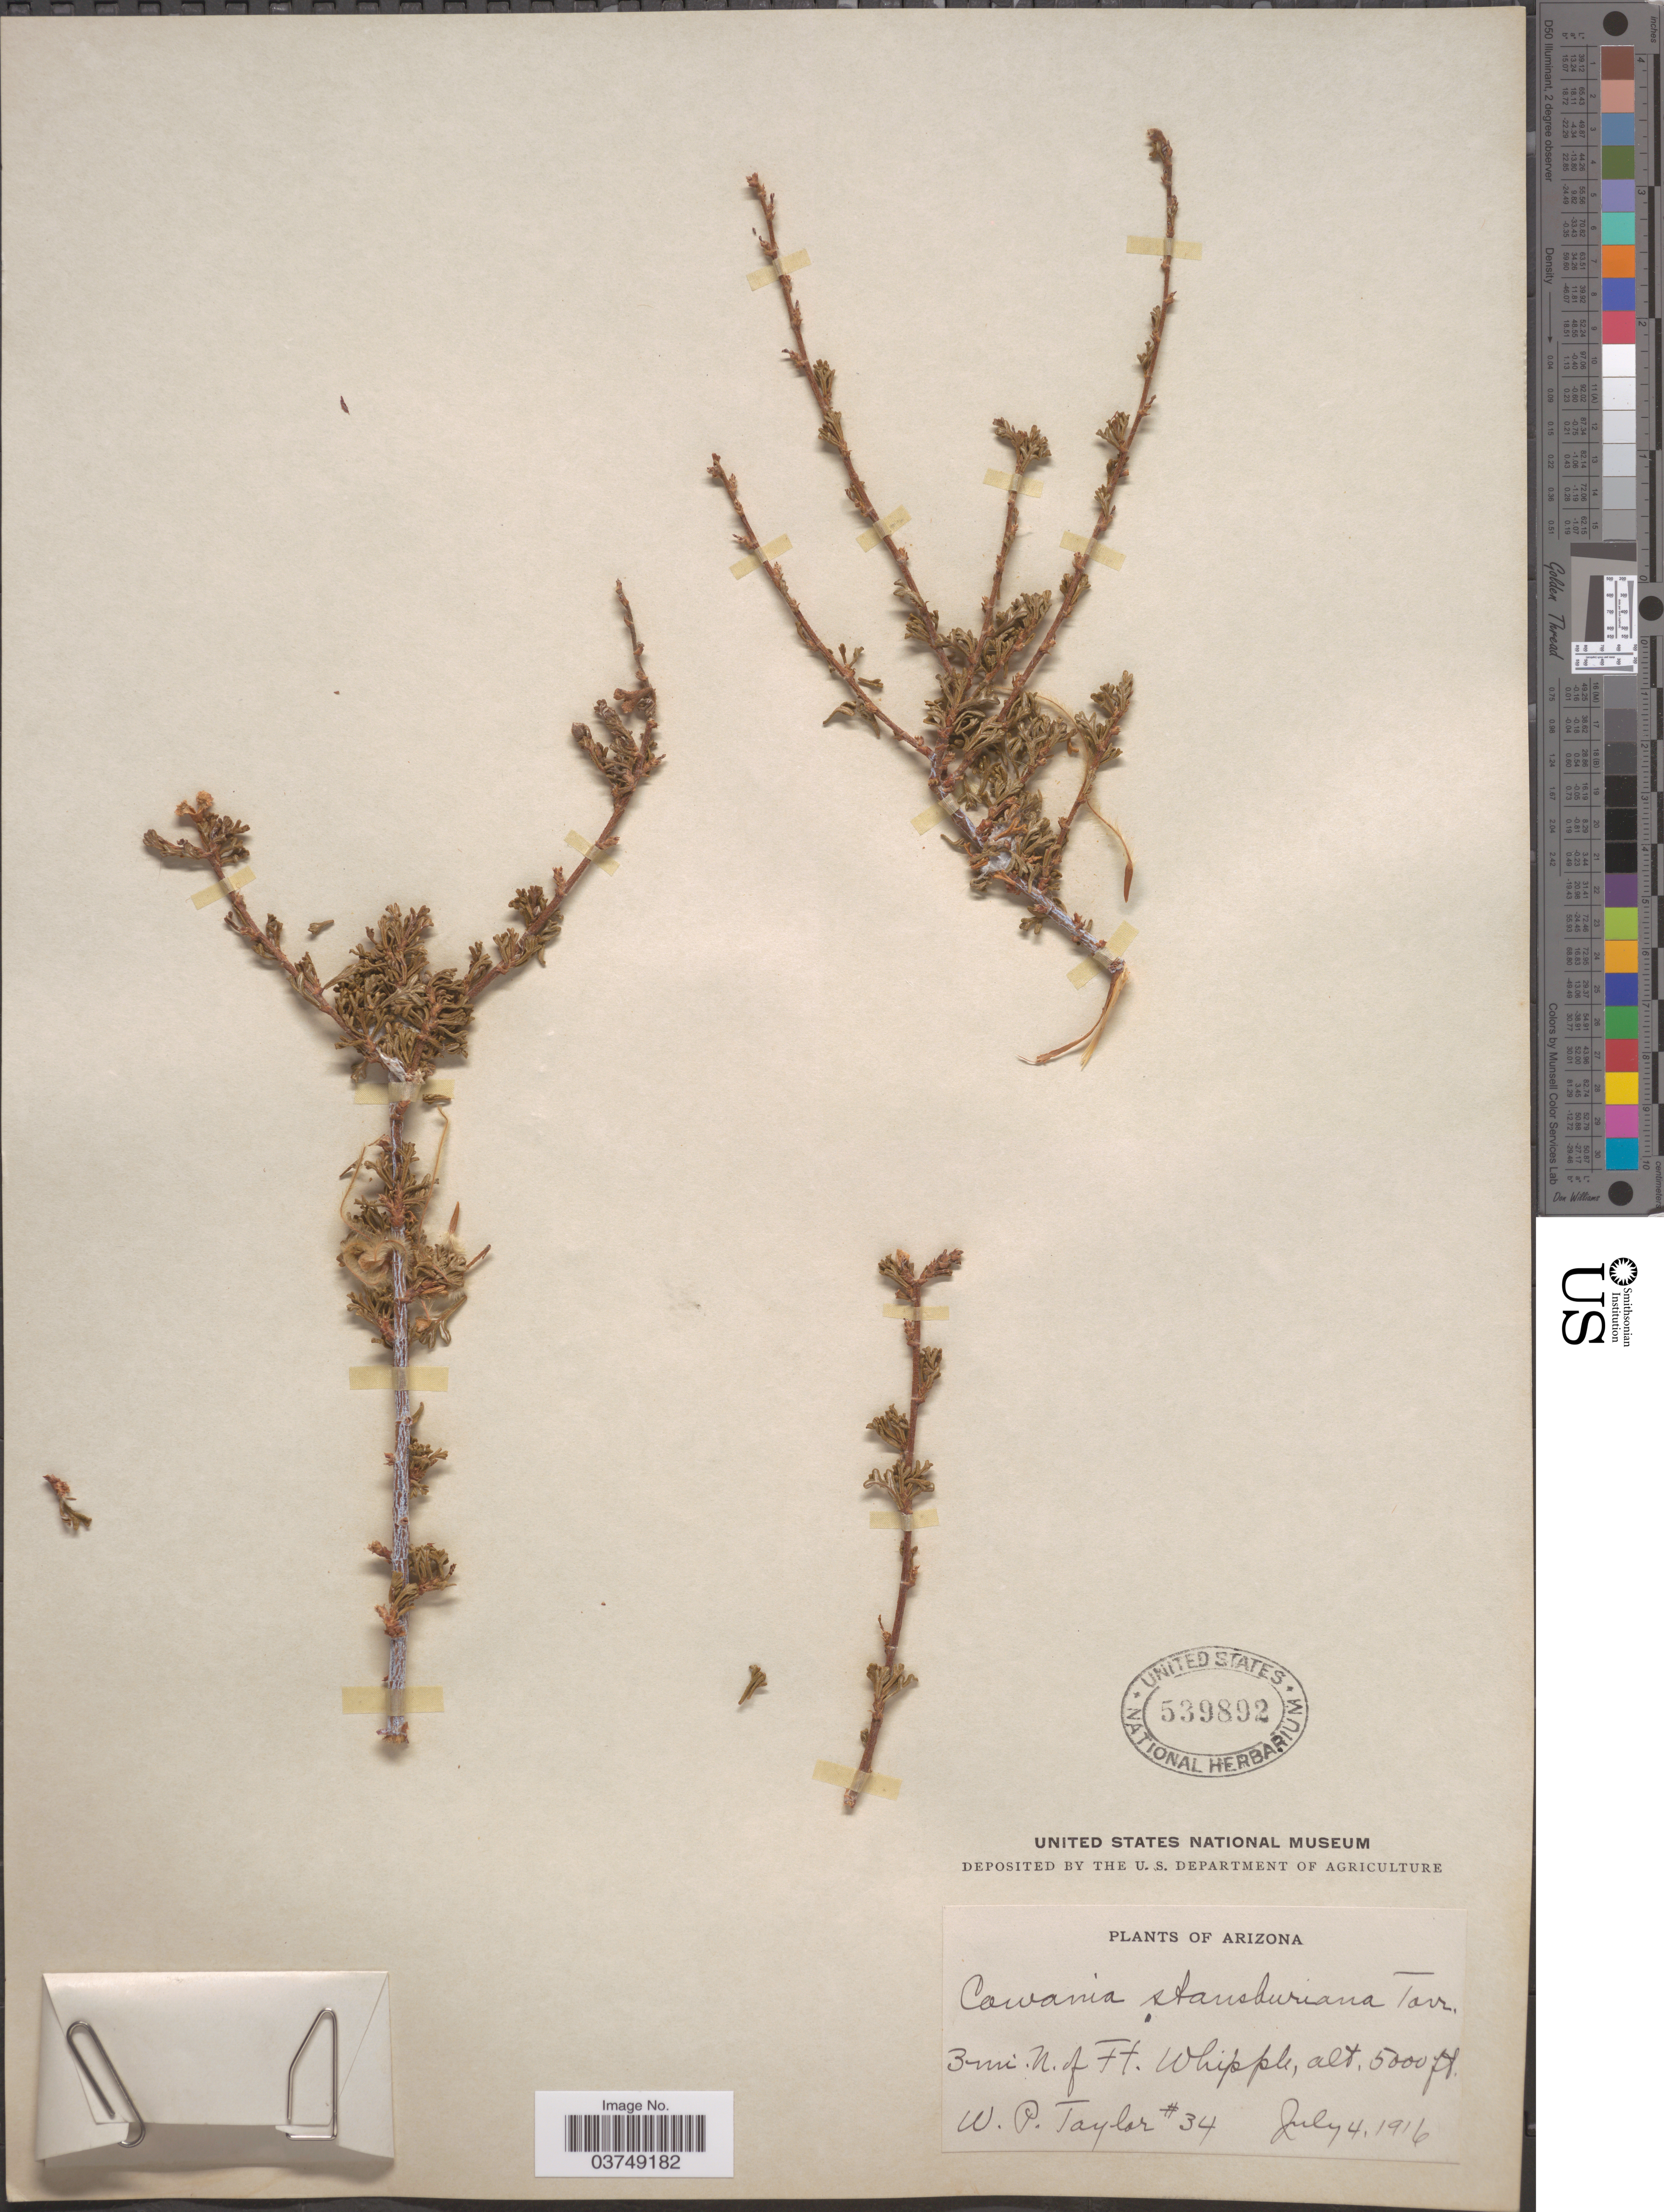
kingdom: Plantae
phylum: Tracheophyta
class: Magnoliopsida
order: Rosales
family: Rosaceae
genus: Purshia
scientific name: Purshia stansburyana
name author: (Torr.) Henrickson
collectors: W. P. Taylor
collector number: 34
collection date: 1916-07-04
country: United States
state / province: Arizona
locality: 3 mi. N. of Ft. Whipple.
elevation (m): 1524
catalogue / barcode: US 539892